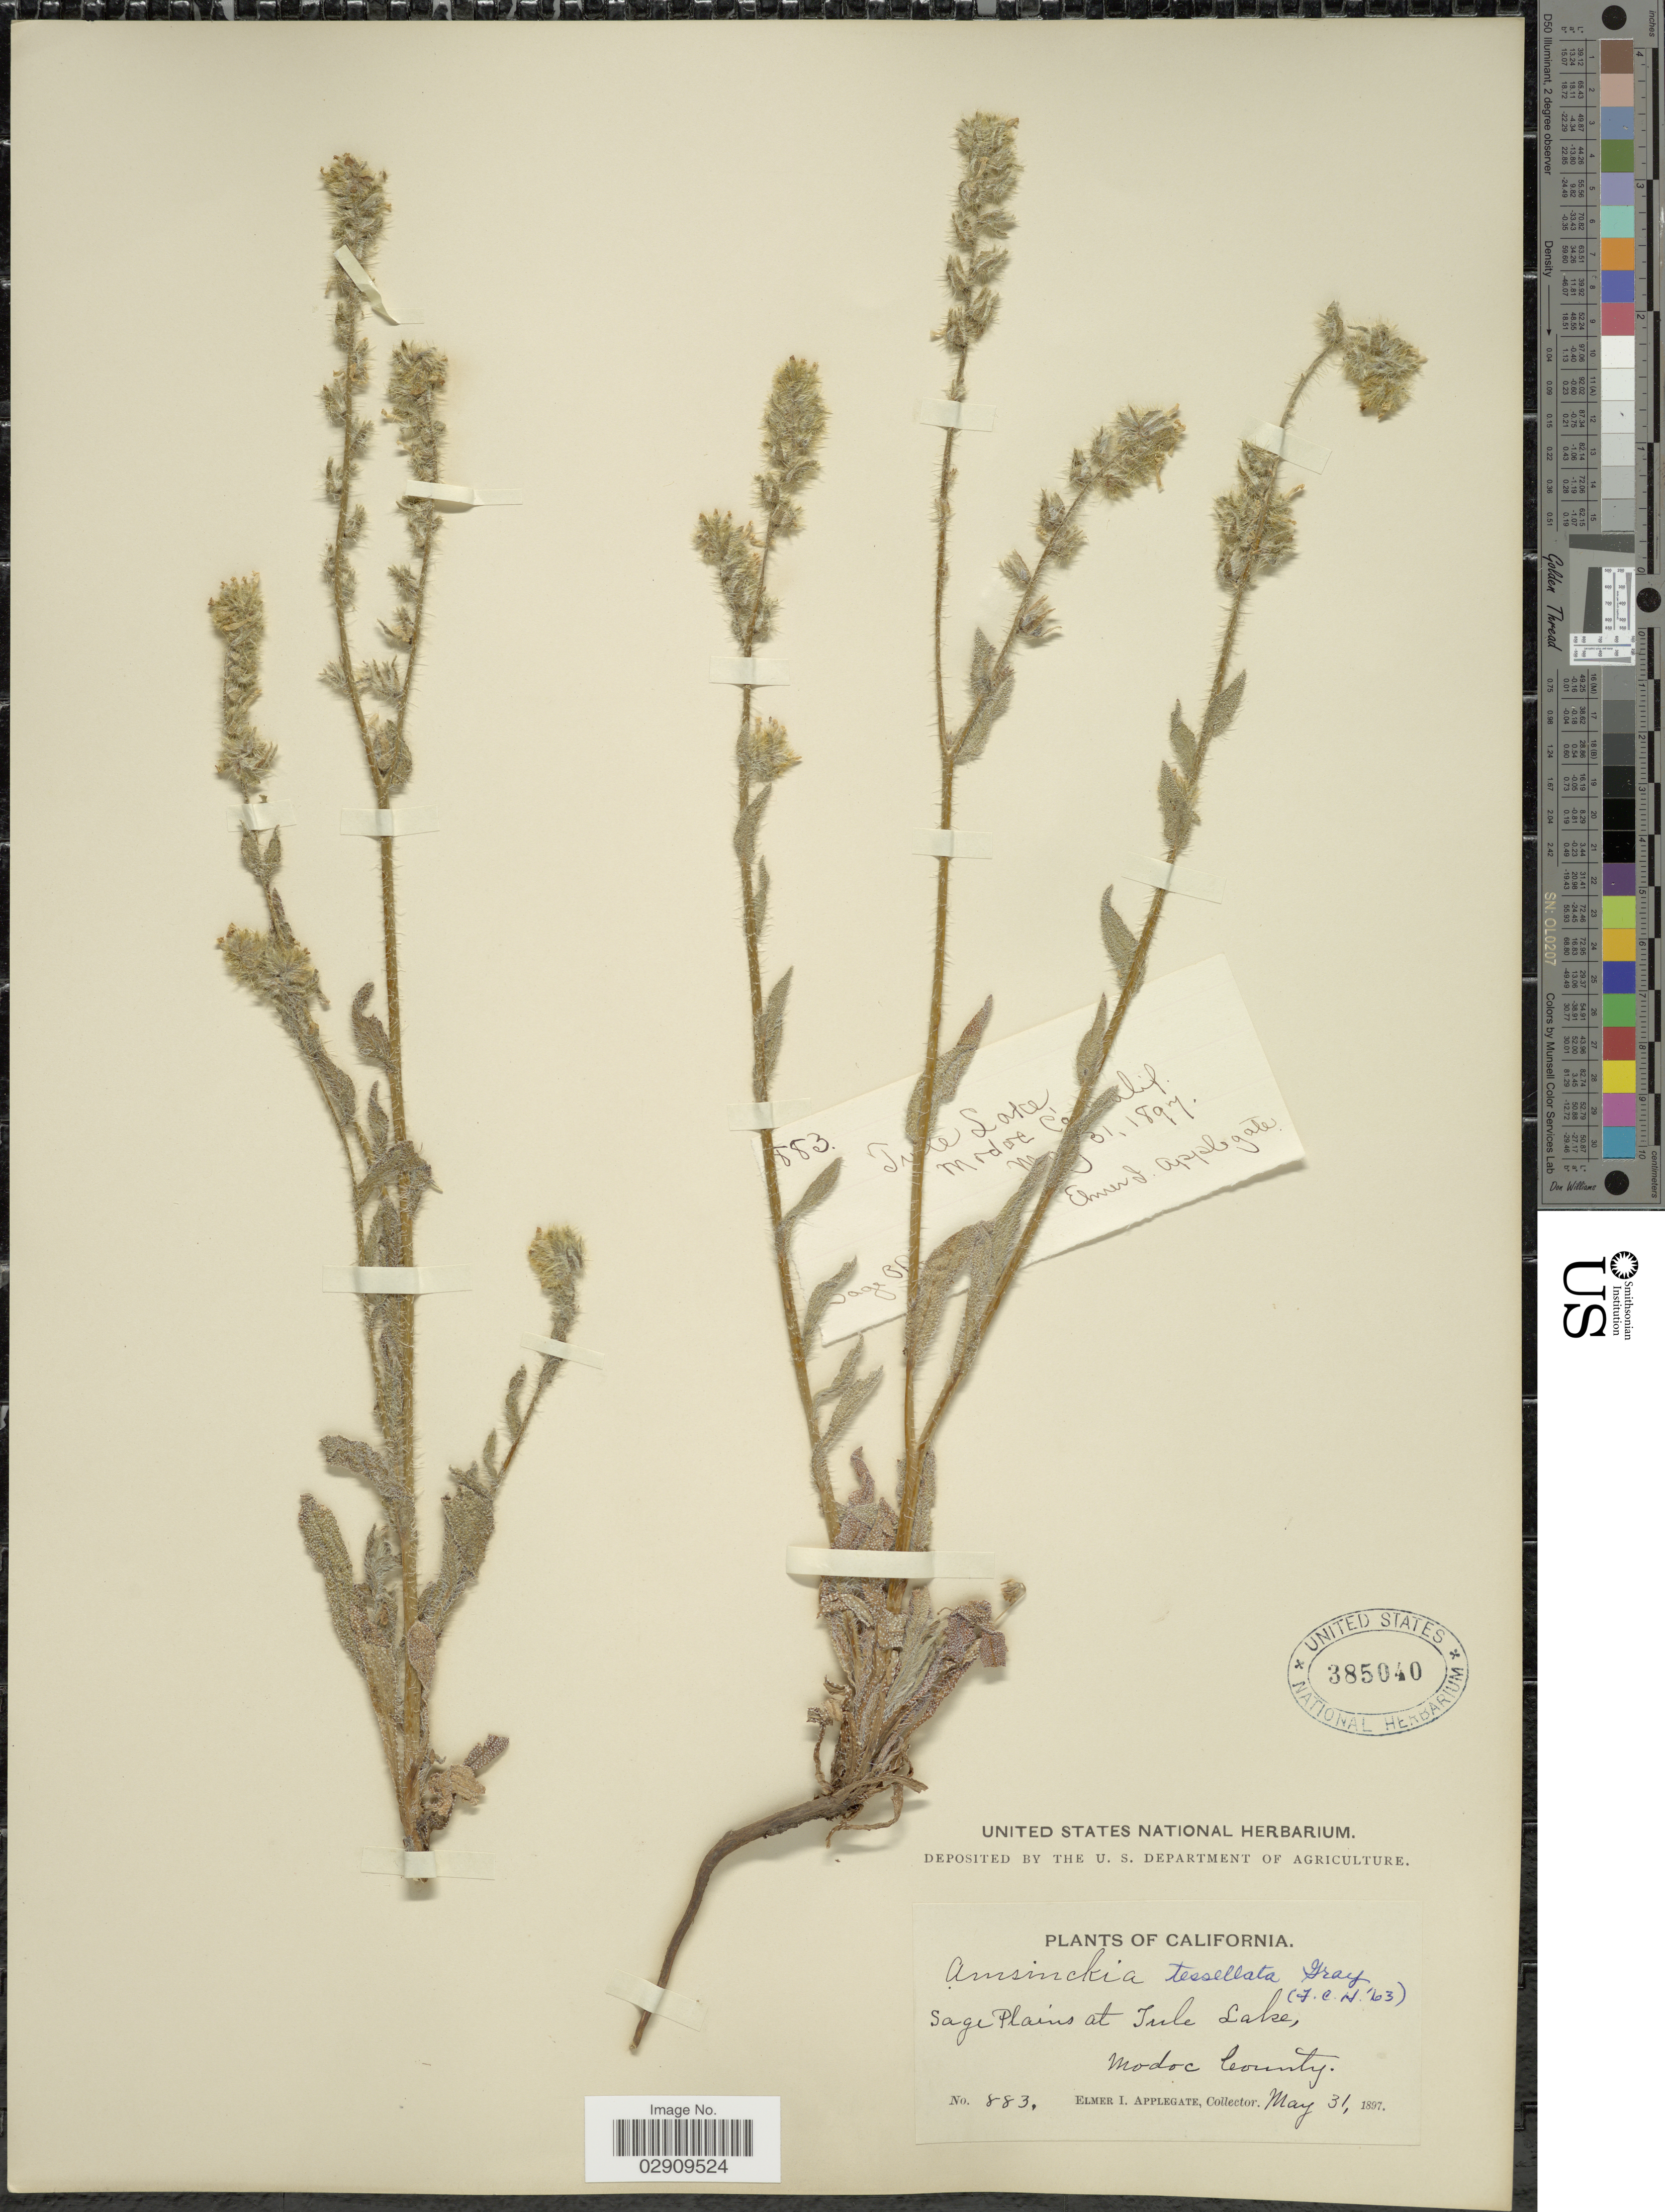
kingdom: Plantae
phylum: Tracheophyta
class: Magnoliopsida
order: Boraginales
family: Boraginaceae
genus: Amsinckia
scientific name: Amsinckia tessellata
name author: A. Gray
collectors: E. I. Applegate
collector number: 883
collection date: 1897-05-31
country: United States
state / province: California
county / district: Modoc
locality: Sage Plains at Tule Lake. Modoc County.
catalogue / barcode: US 385040